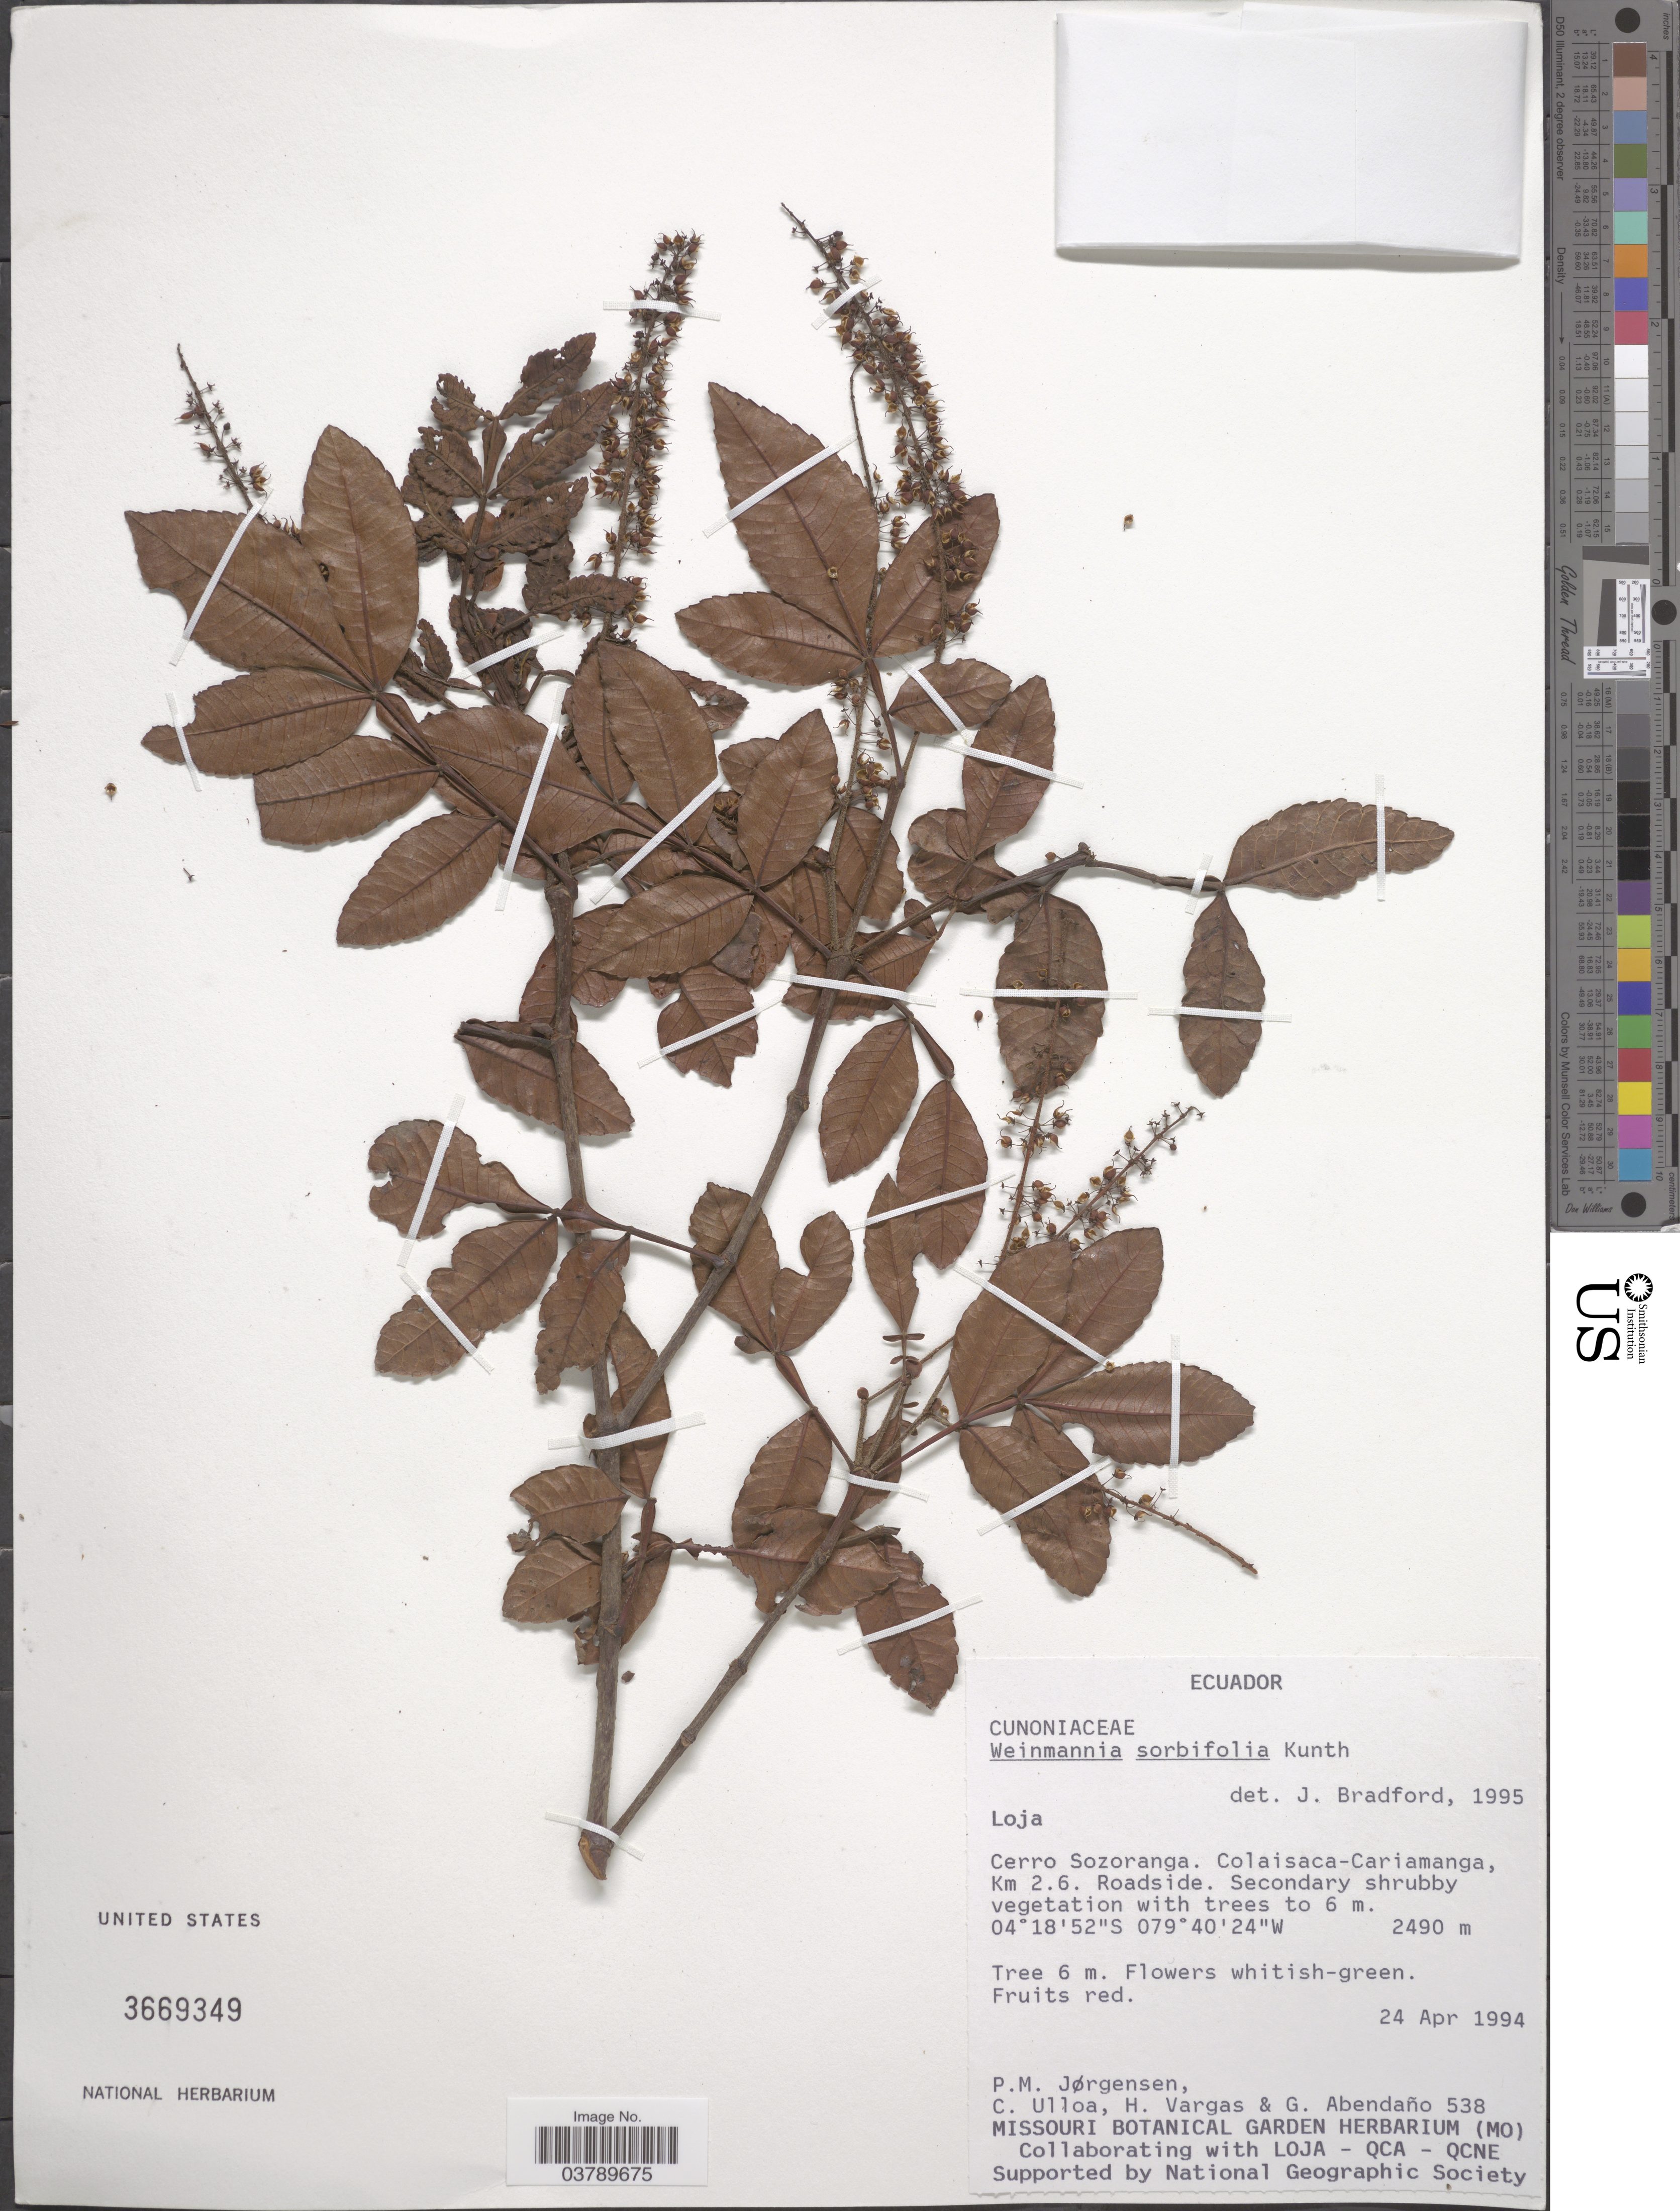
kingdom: Plantae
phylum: Tracheophyta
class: Magnoliopsida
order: Oxalidales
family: Cunoniaceae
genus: Weinmannia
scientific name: Weinmannia sorbifolia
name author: Kunth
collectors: P. M. Jørgensen, C. Ulloa, H. Vargas & G. Abendaño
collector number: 538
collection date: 1994-04-24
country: Ecuador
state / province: Loja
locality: Cerro Sozoranga. Colaisaca-Cariamanga, Km 2.6. Roadside.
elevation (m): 2490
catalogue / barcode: US 3669349